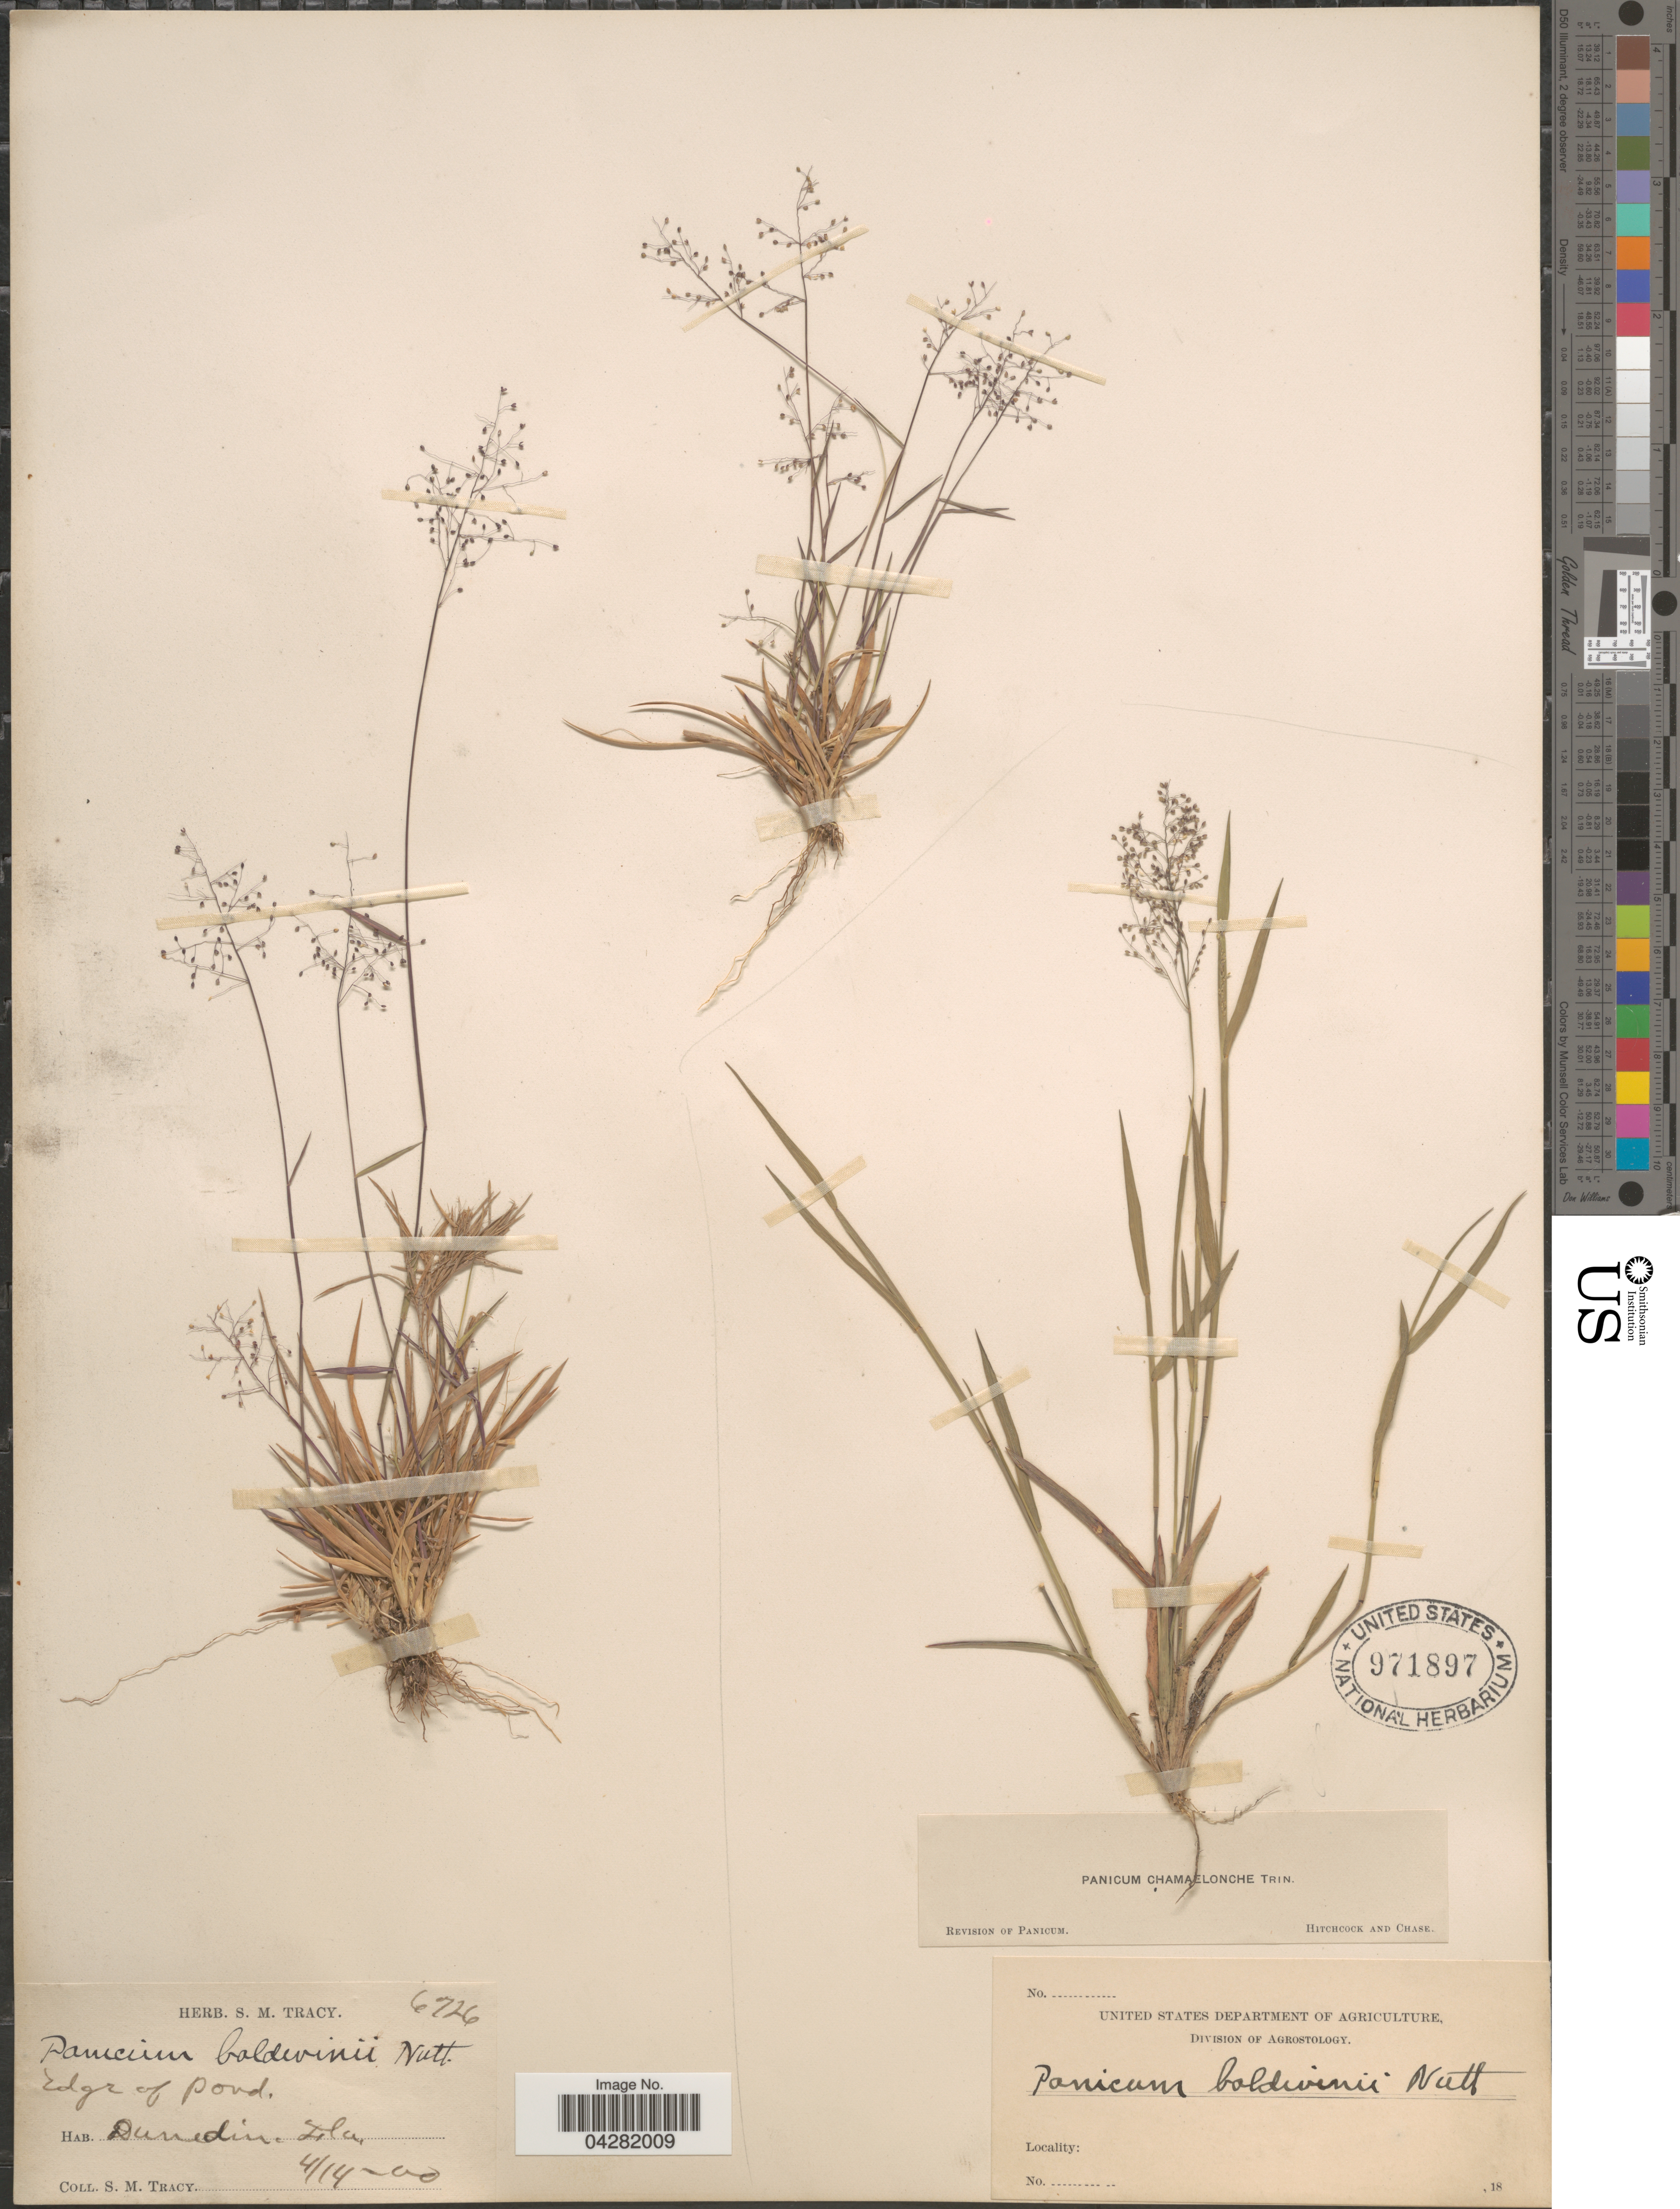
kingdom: Plantae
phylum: Tracheophyta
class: Liliopsida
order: Poales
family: Poaceae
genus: Dichanthelium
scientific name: Dichanthelium ensifolium var. ensifolium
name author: (Baldwin ex Elliot) Gould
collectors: S. M. Tracy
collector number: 6726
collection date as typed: Transcribed d/m/y: 14/4/0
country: United States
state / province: Florida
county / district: Pinellas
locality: Dunedin.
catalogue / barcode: US 971897